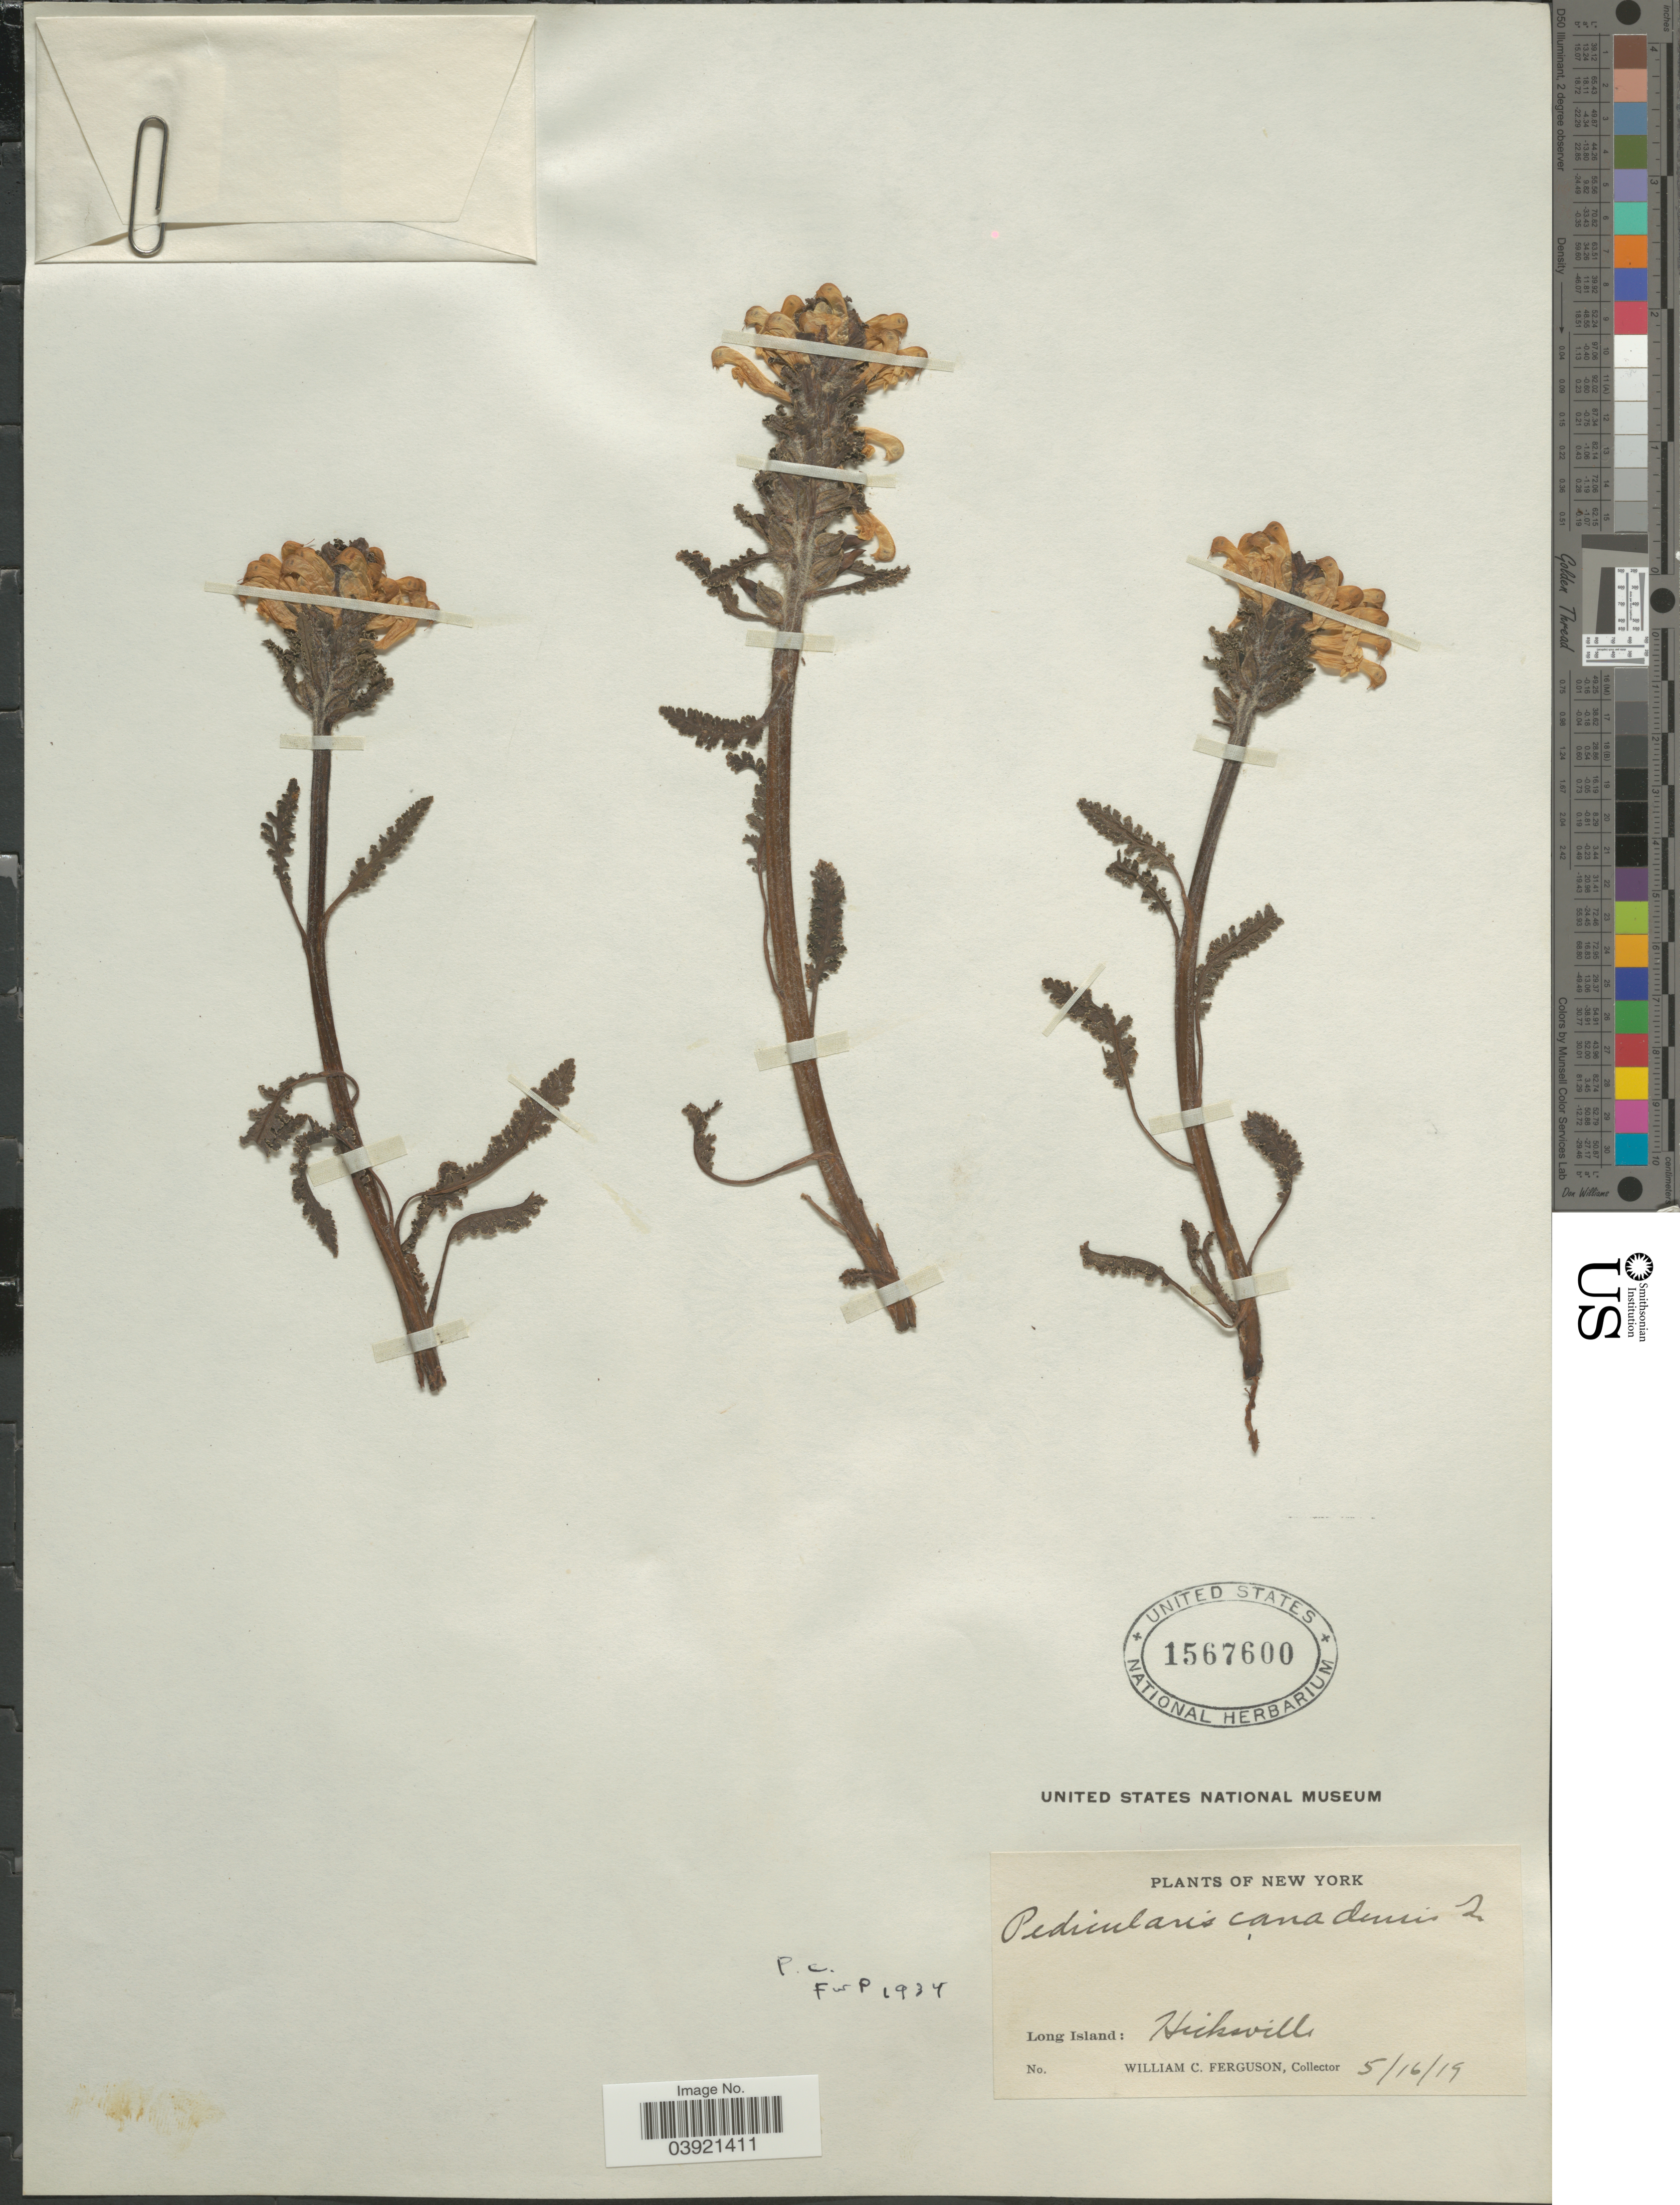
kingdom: Plantae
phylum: Tracheophyta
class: Magnoliopsida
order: Lamiales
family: Orobanchaceae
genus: Pedicularis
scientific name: Pedicularis canadensis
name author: L.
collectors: W. Ferguson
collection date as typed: Transcribed d/m/y: 16/5/19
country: United States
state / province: New York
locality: Long Island: Hicksville.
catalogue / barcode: US 1567600